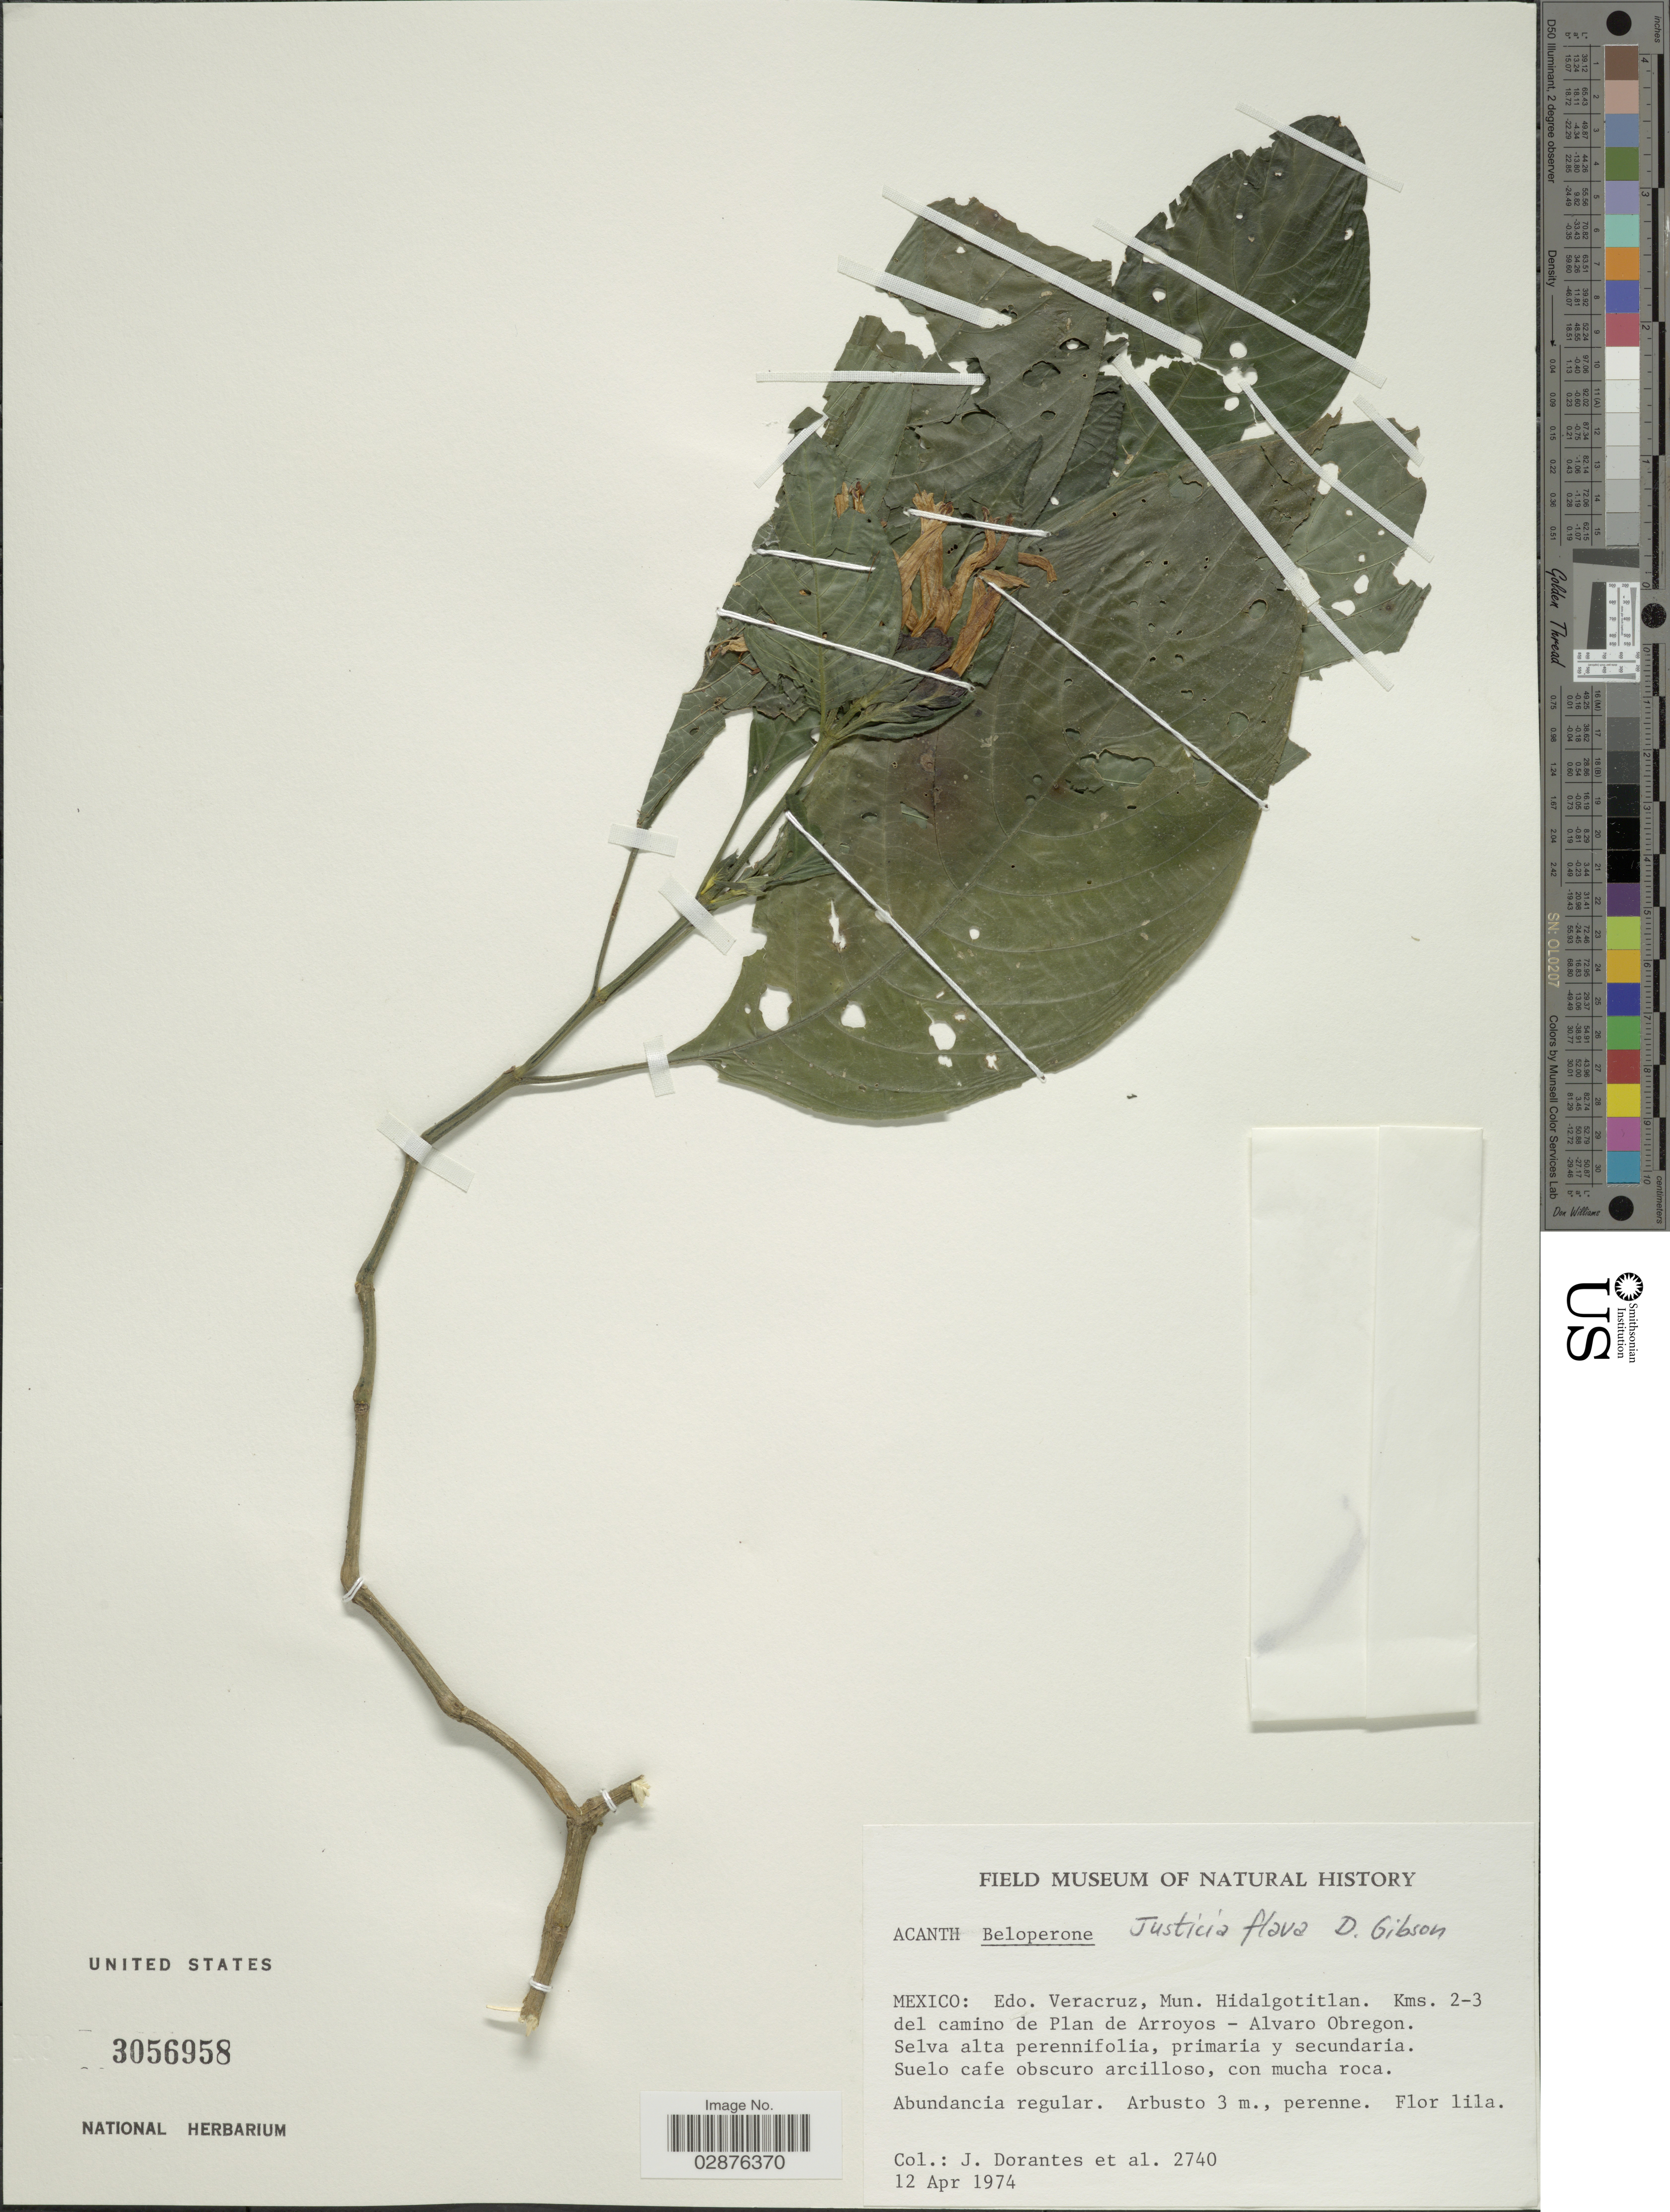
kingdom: Plantae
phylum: Tracheophyta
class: Magnoliopsida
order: Lamiales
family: Acanthaceae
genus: Justicia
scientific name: Justicia flava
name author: (Forssk.) Vahl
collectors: J. Dorantes & et al.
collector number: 2740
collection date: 1974-04-12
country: Mexico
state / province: Veracruz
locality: Mun. Hidalgotitlan. Kms. 2-3 del camino de Plan de Arroyos-Alvaro Obregon.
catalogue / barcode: US 3056958